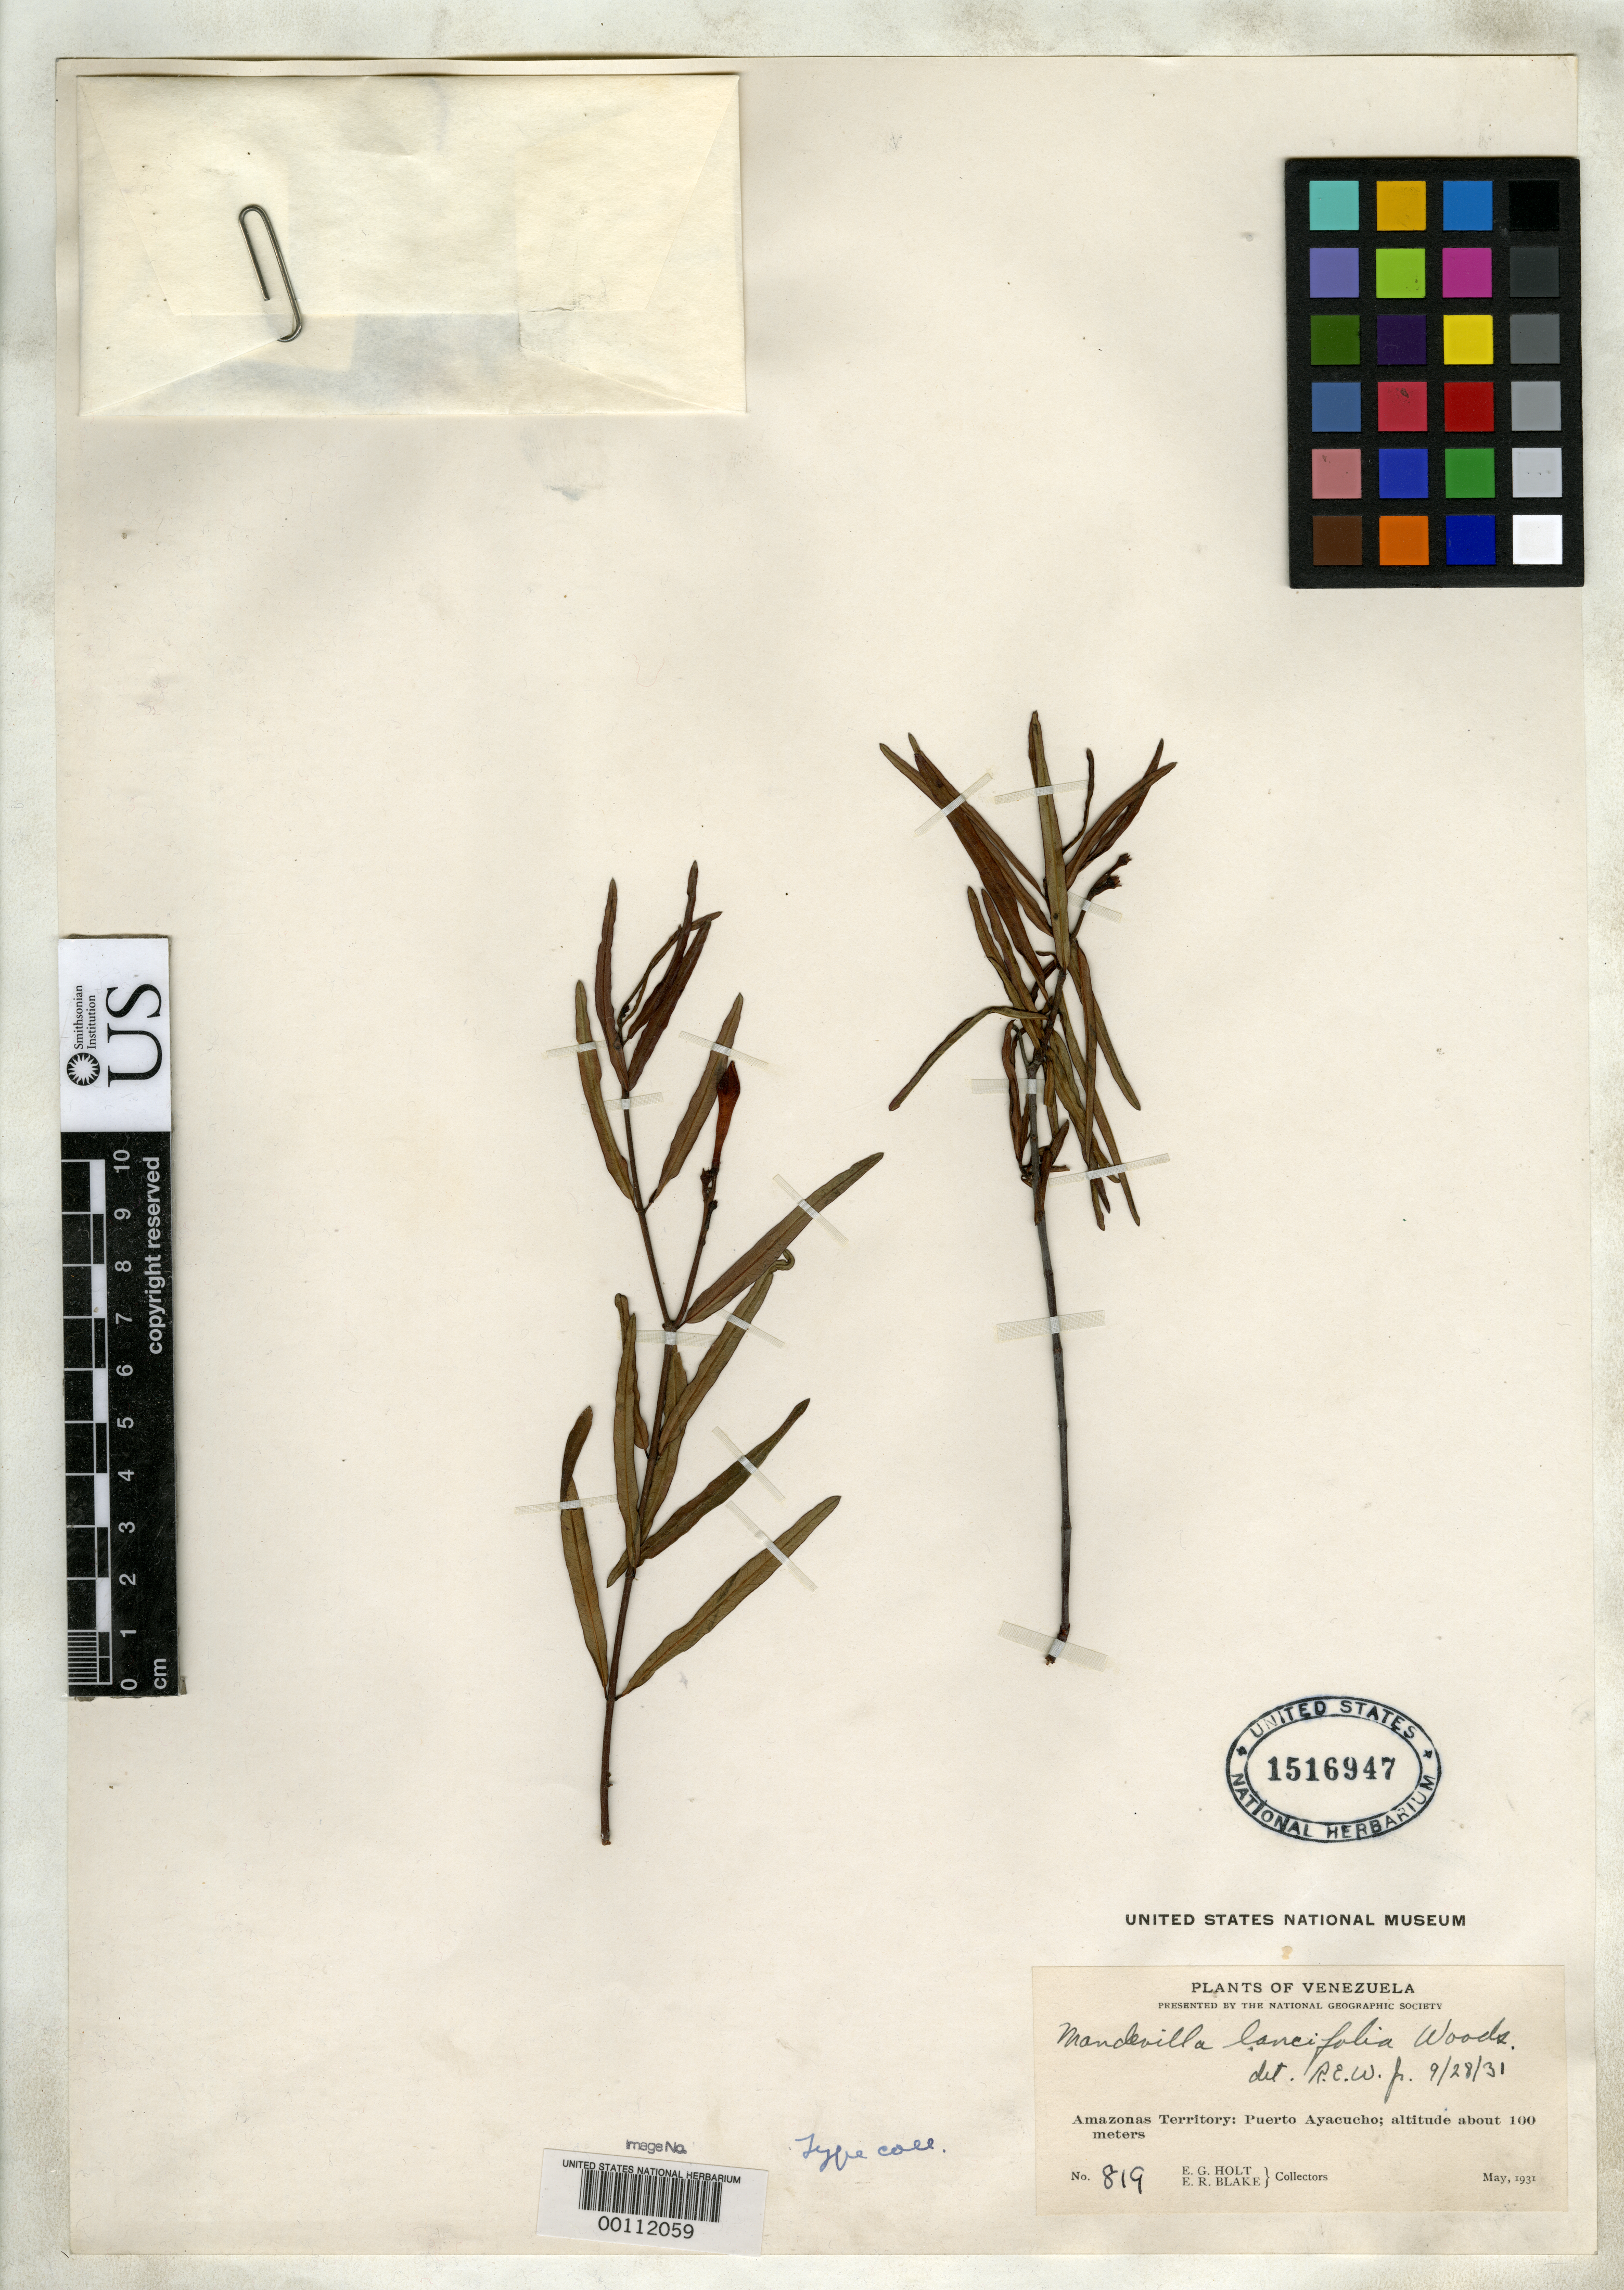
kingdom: Plantae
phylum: Tracheophyta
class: Magnoliopsida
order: Gentianales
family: Apocynaceae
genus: Mandevilla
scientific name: Mandevilla lancifolia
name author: Woodson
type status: Paratype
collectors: E. Holt & E. R. Blake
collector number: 819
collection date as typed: May 1931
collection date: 1931-05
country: Venezuela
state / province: Amazonas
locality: Puerto Ayacucho.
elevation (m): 100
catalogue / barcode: US 1516947